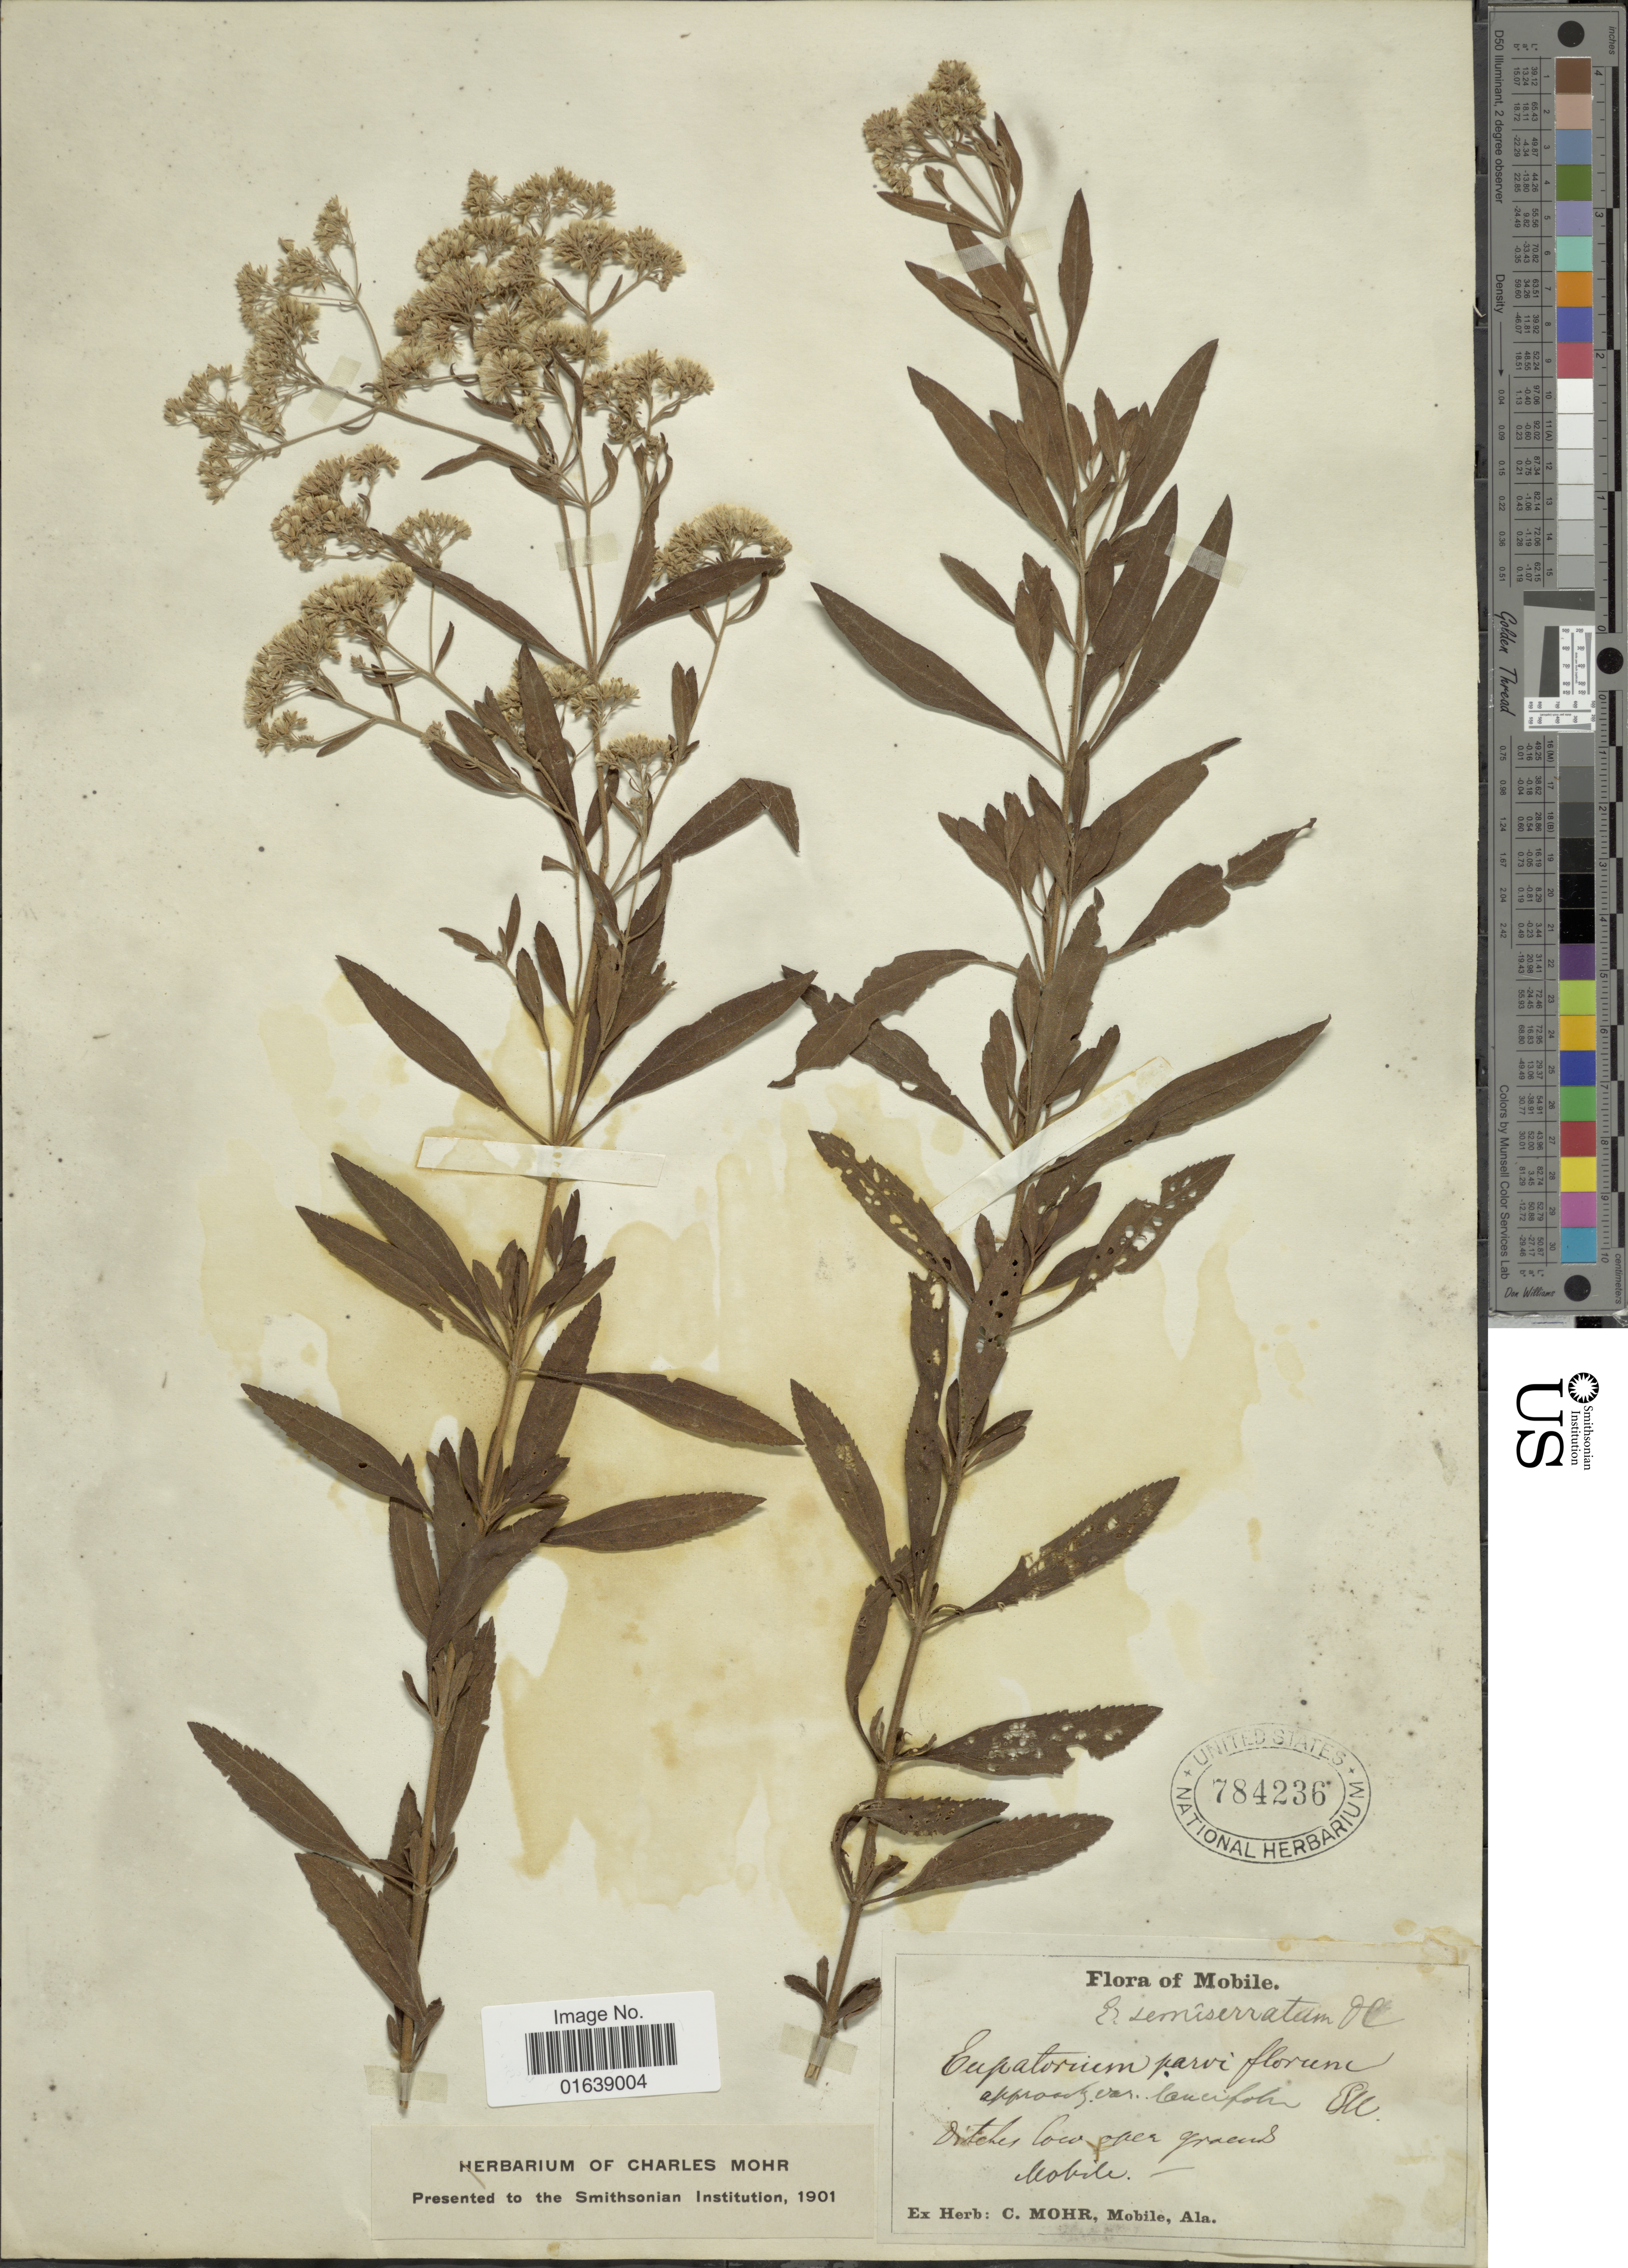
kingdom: Plantae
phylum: Tracheophyta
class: Magnoliopsida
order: Asterales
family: Asteraceae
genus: Eupatorium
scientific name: Eupatorium cuneifolium var. semiserratum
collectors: ex herb. C. Mohr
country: United States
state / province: Alabama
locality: Ditches low over gorunds. Mobile.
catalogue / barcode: US 784236